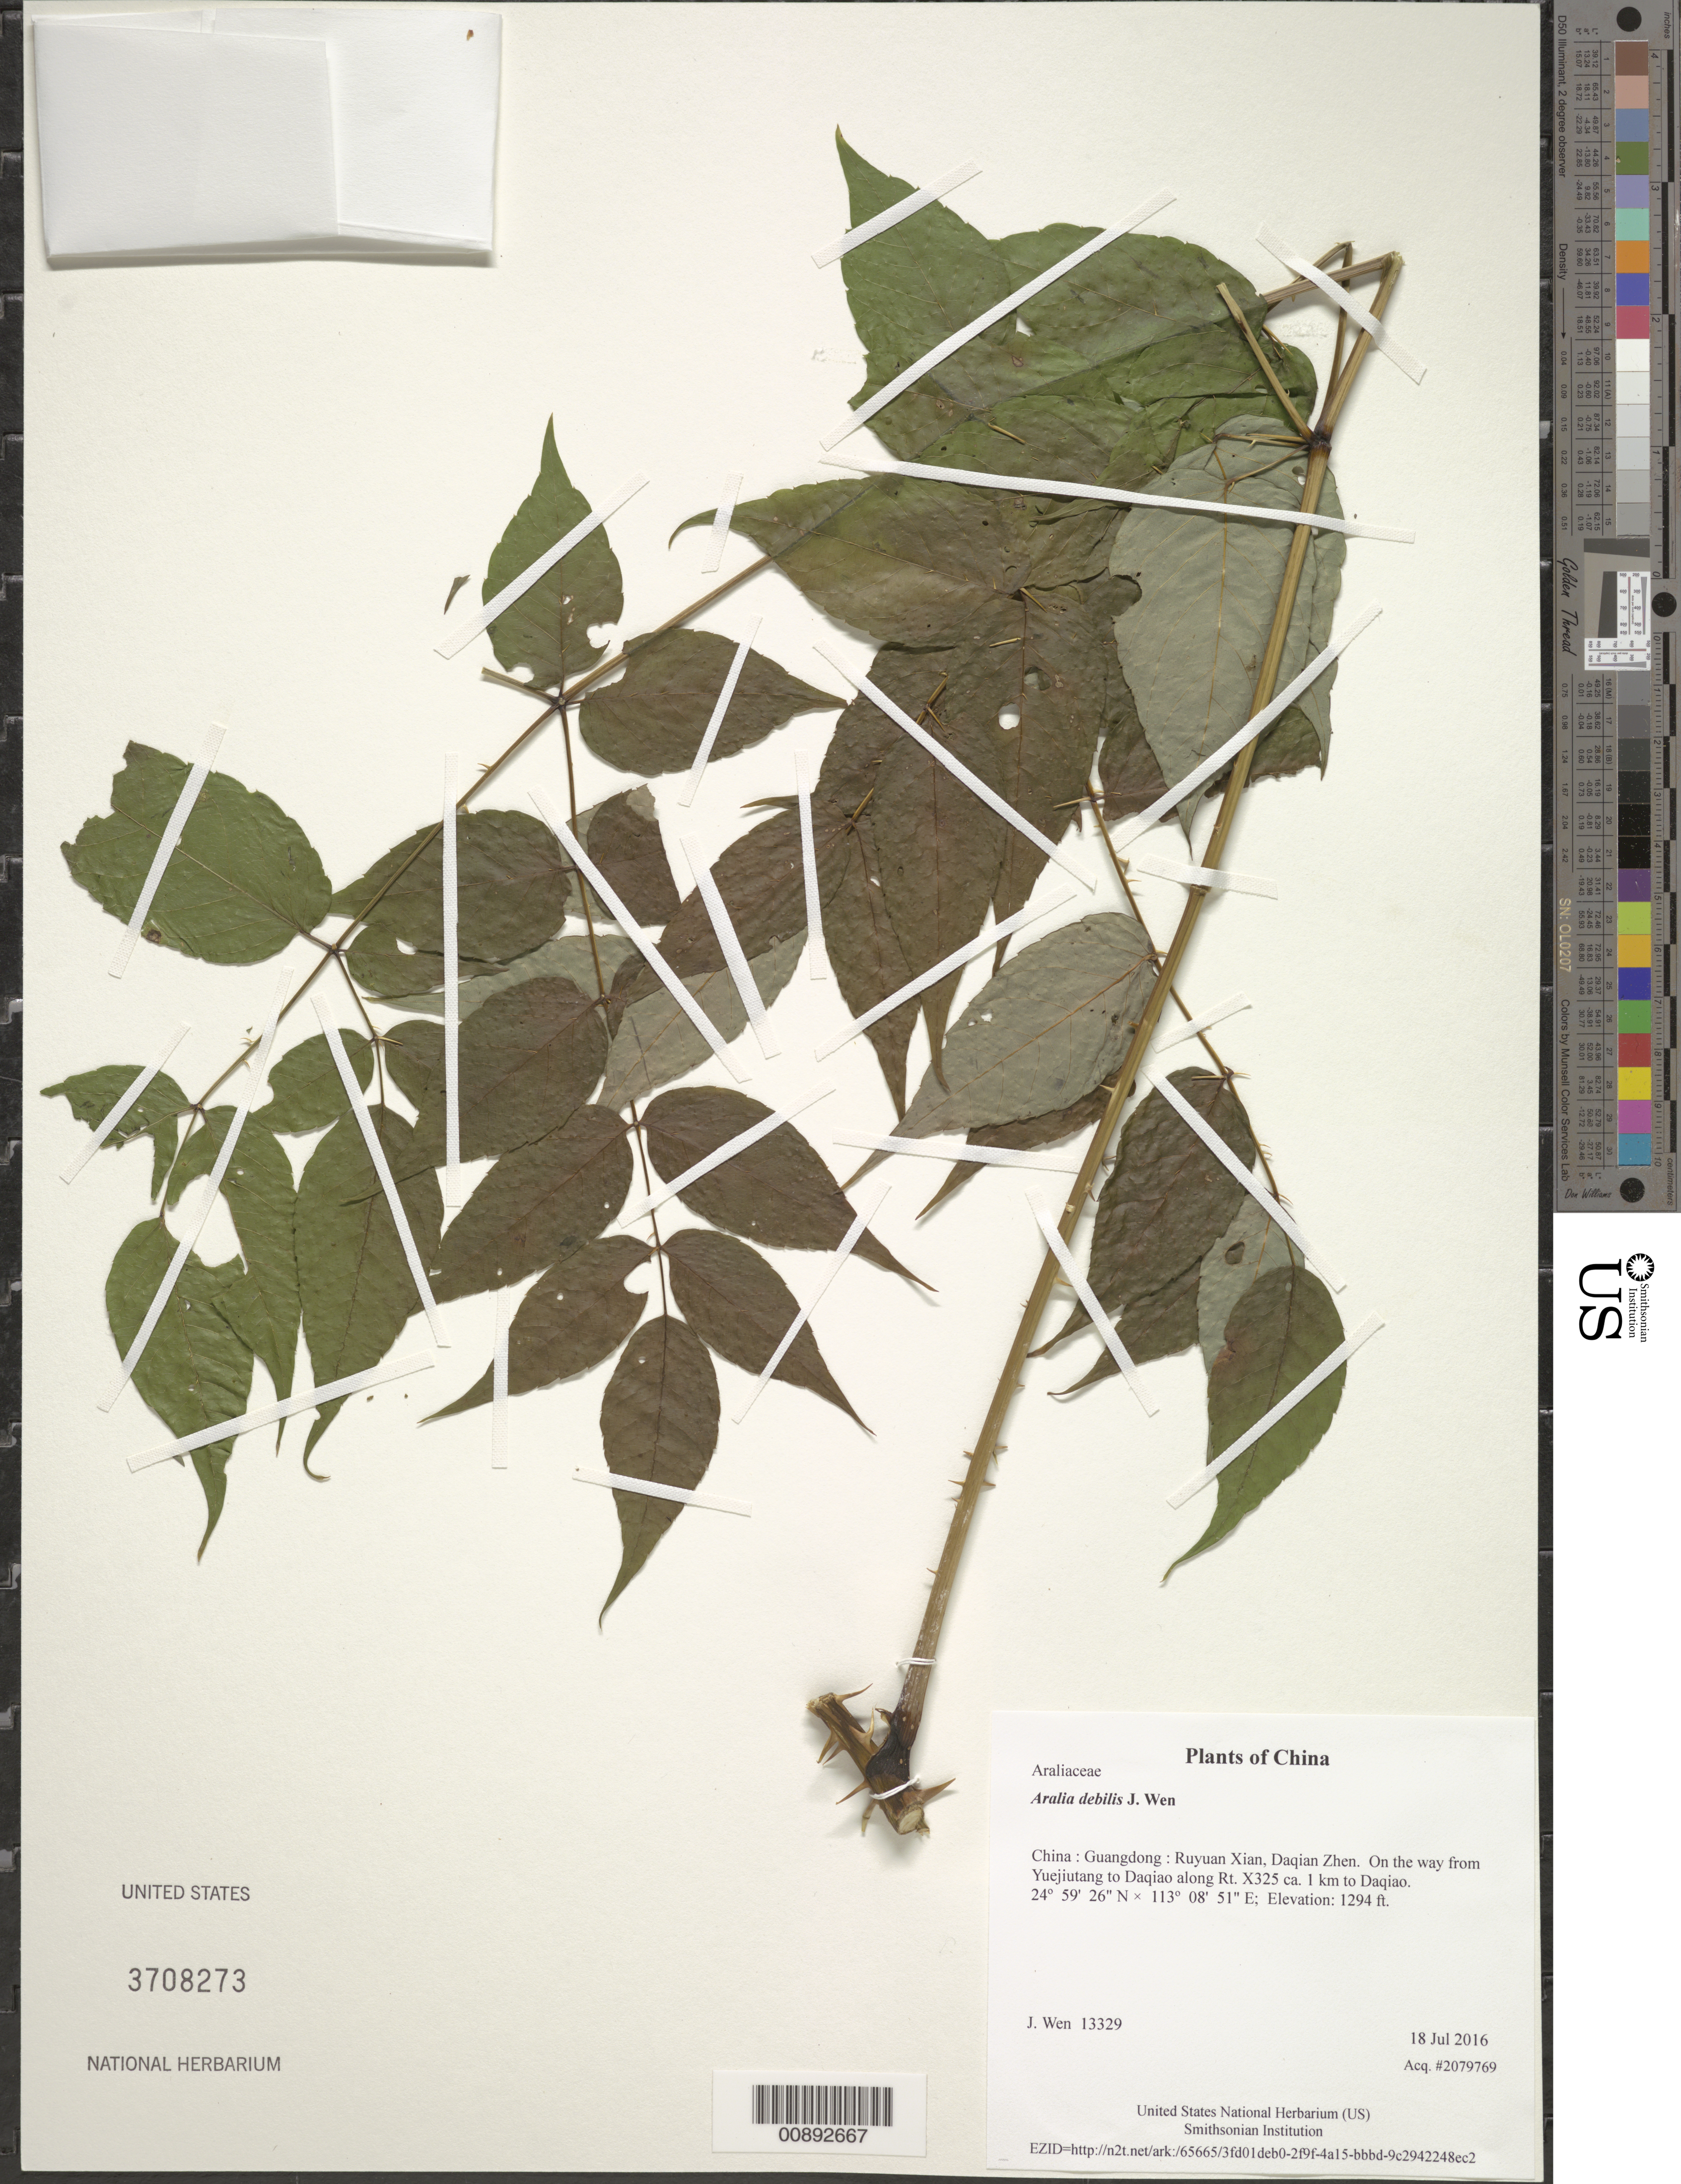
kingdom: Plantae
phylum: Tracheophyta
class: Magnoliopsida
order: Apiales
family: Araliaceae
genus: Aralia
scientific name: Aralia debilis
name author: J. Wen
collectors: J. Wen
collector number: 13329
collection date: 2016-07-18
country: China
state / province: Guangdong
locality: Ruyuan Xian, Daqian Zhen. On the way from Yuejiutang to Daqiao along Rt. X325 ca. 1 km to Daqiao.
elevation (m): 394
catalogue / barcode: US 3708273